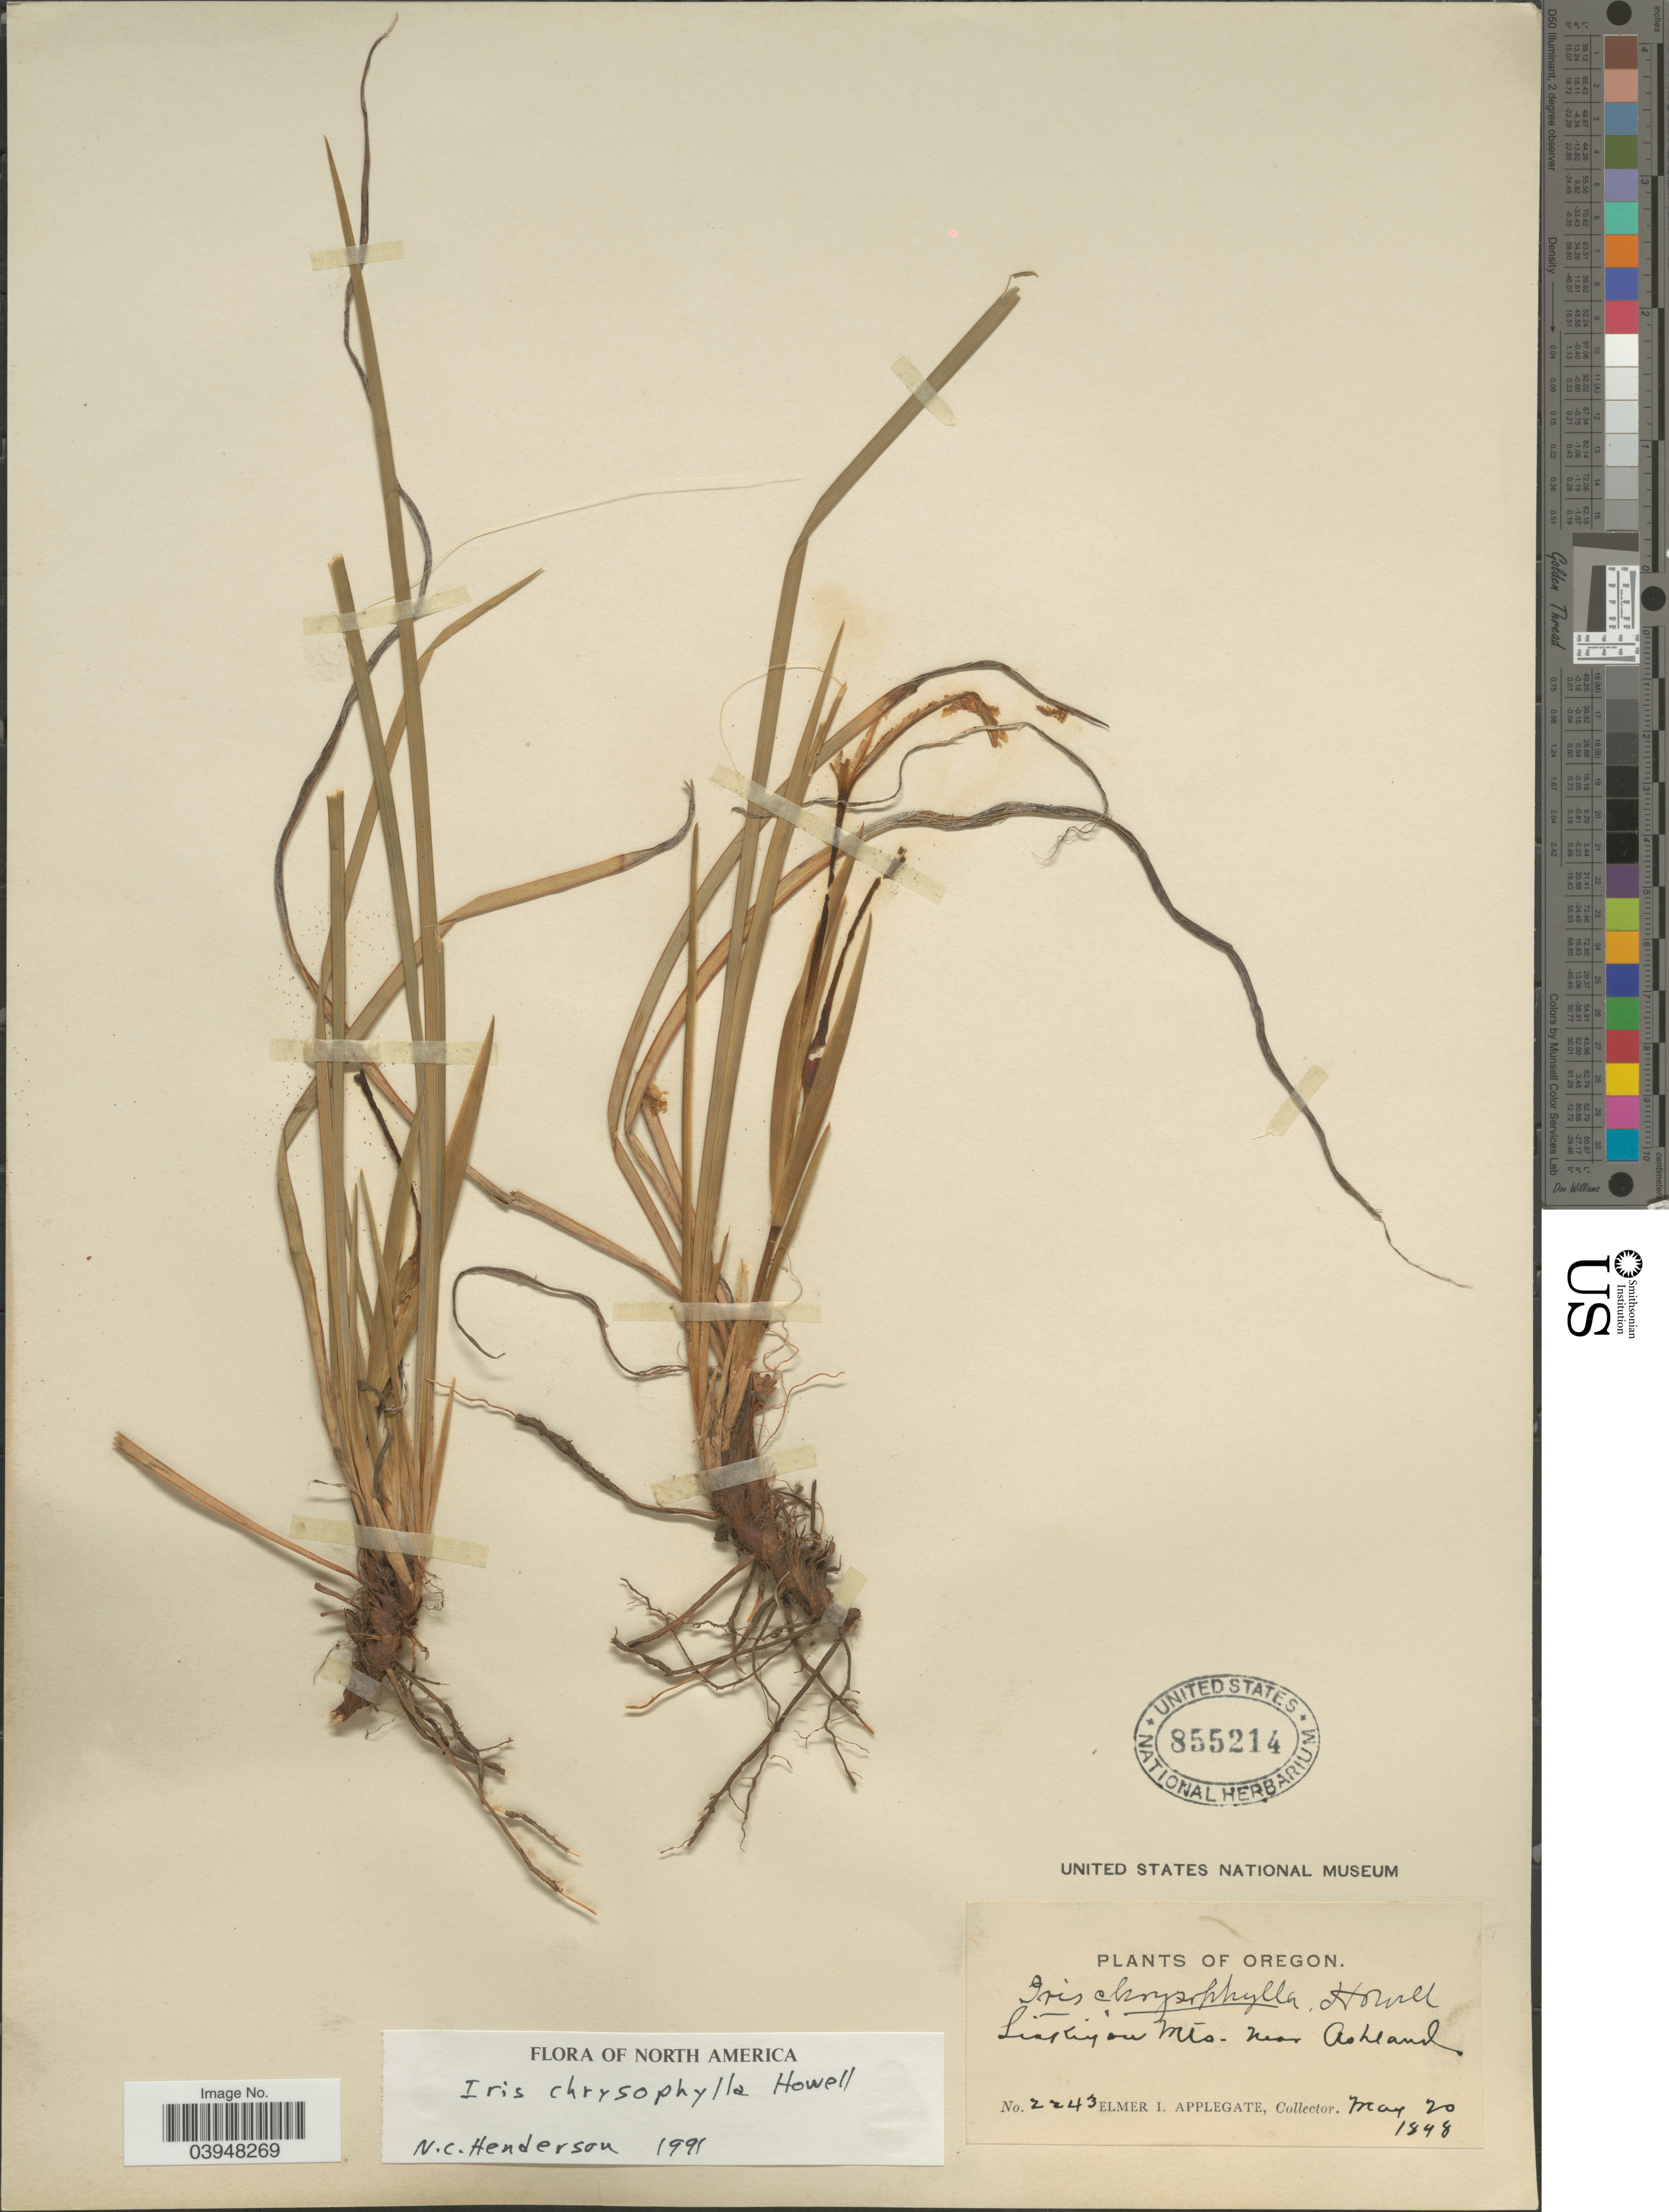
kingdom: Plantae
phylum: Tracheophyta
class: Liliopsida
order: Asparagales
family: Iridaceae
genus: Iris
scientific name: Iris chrysophylla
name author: Howell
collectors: E. I. Applegate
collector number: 2243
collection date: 1898-05-20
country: United States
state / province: Oregon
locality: Siskiyou Mts. near Ashland.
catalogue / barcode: US 855214